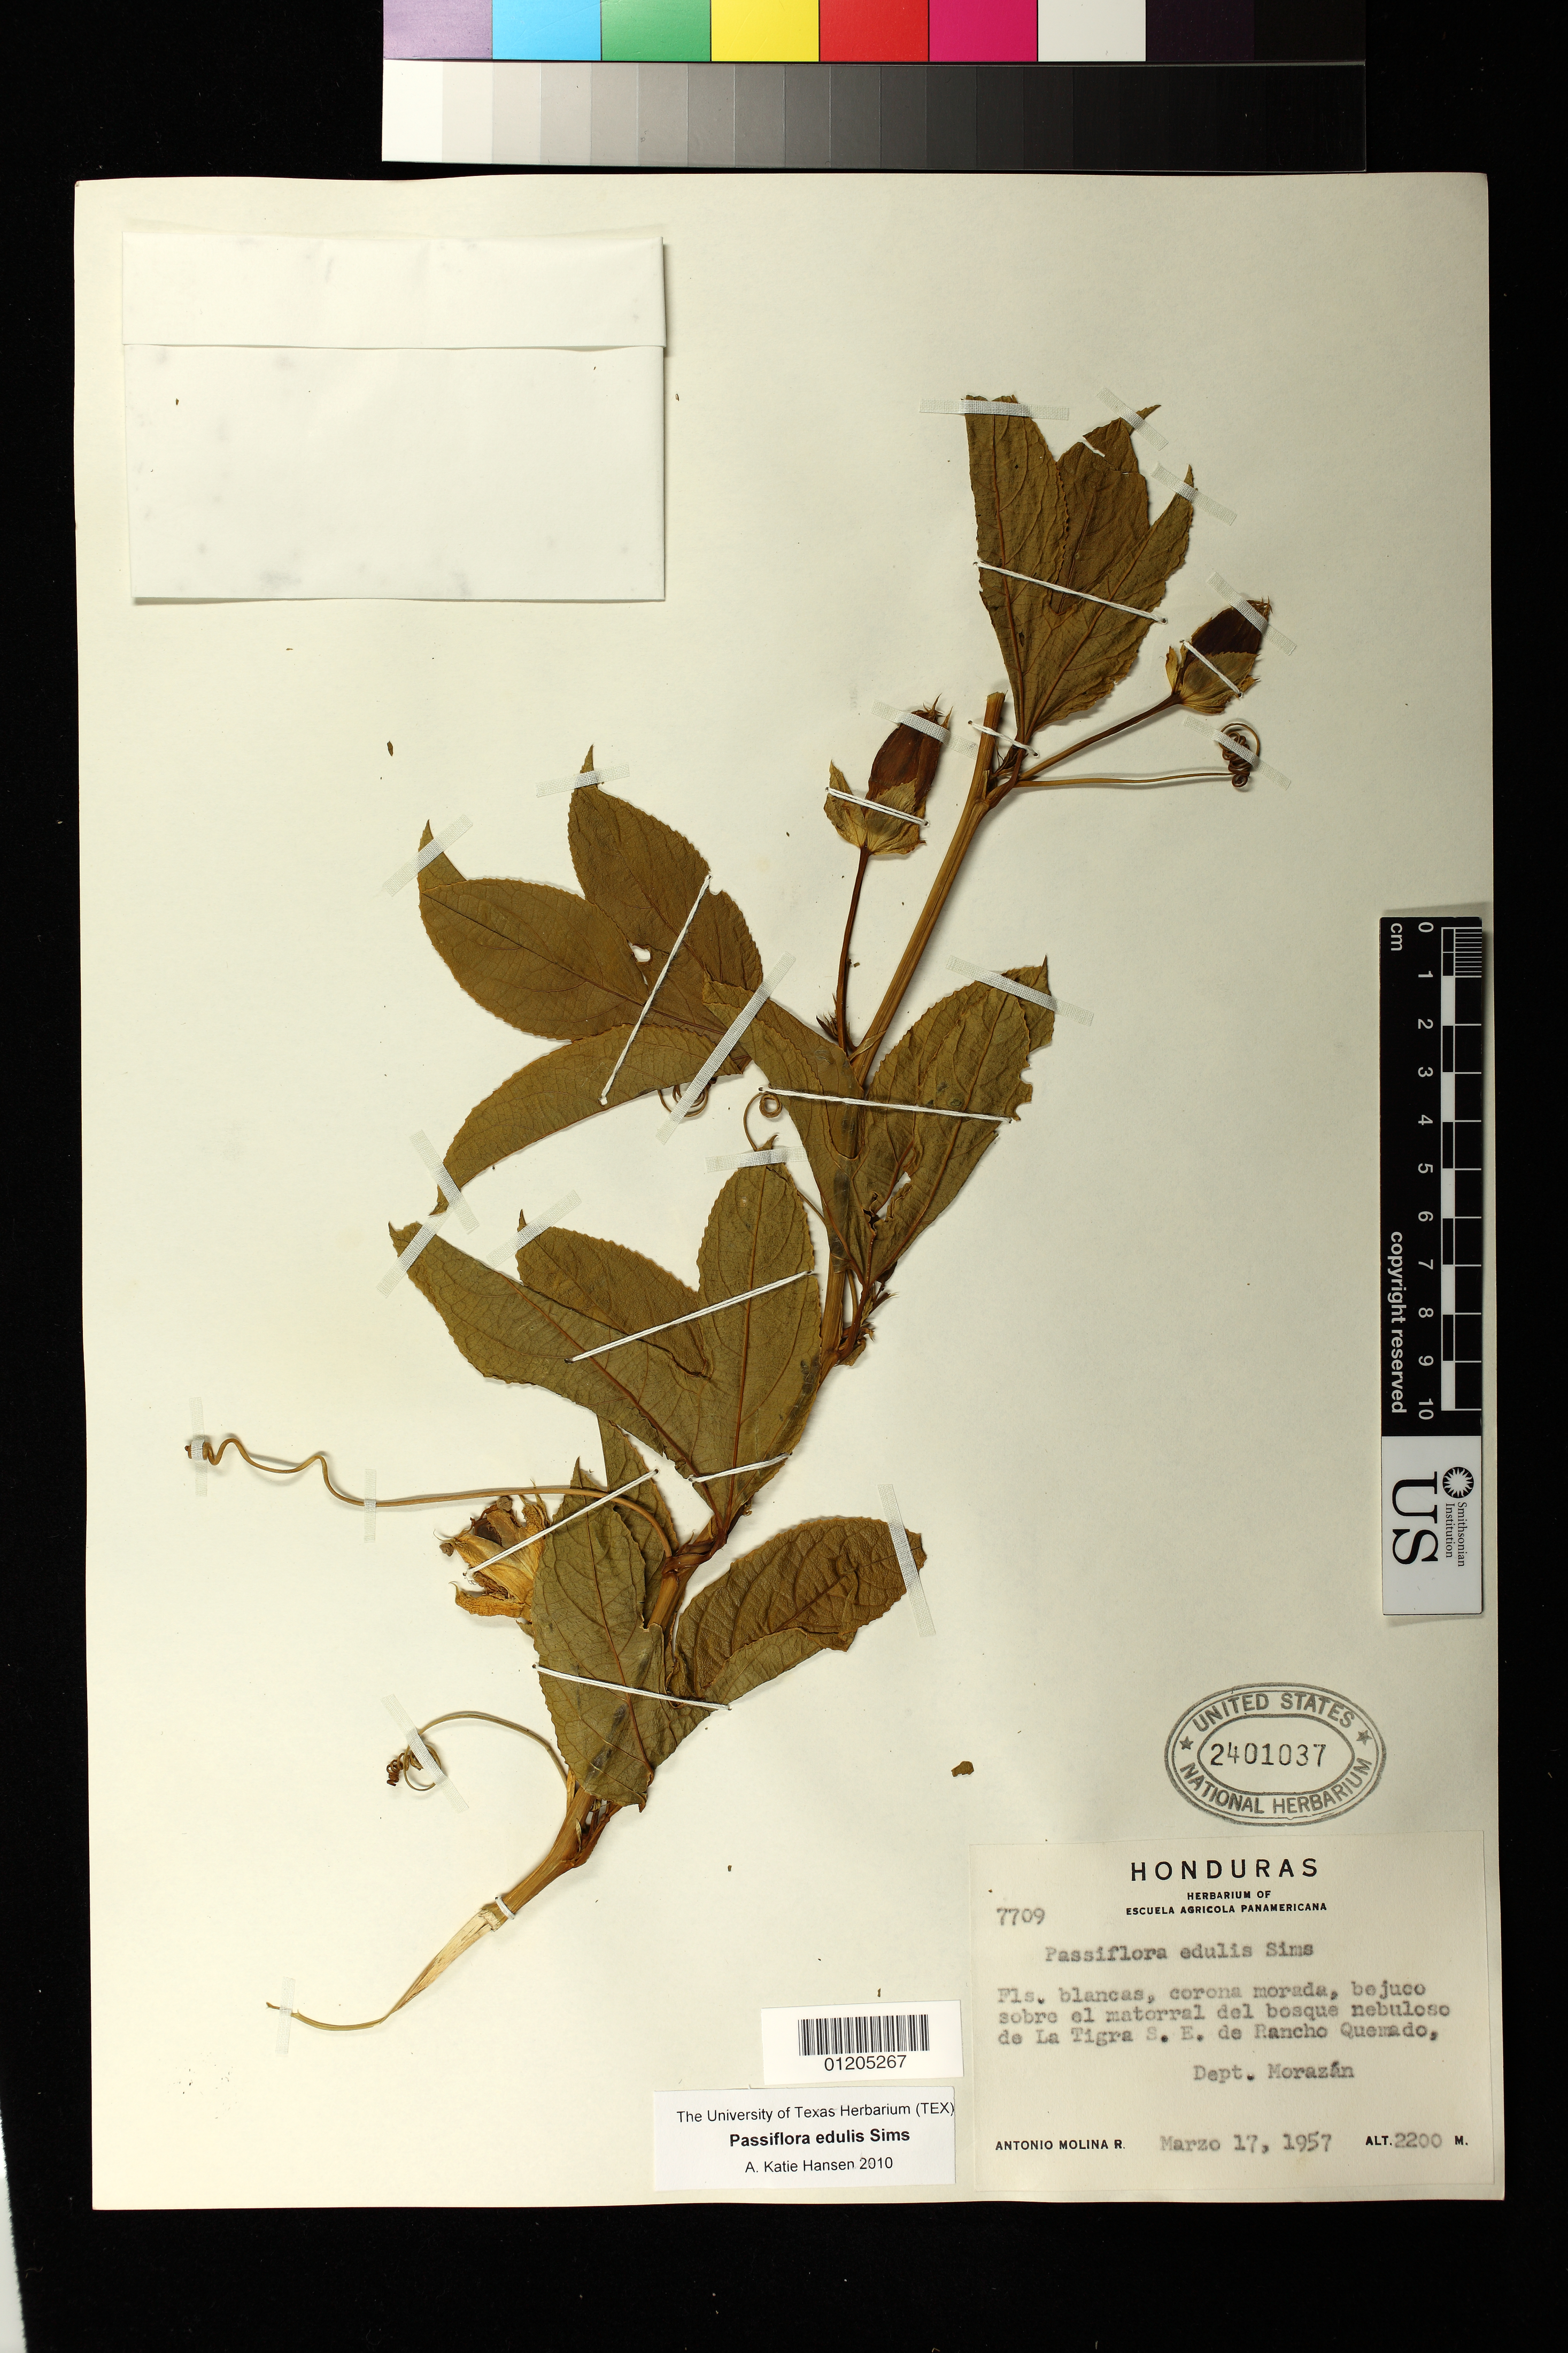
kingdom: Plantae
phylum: Tracheophyta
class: Magnoliopsida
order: Malpighiales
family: Passifloraceae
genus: Passiflora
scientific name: Passiflora edulis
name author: Sims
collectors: A. R. Molina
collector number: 7709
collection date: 1957-03-17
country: Honduras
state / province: Fco. Morazán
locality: de La Tigra S.E. de Rancho Quemado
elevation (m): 2200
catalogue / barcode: US 2401037